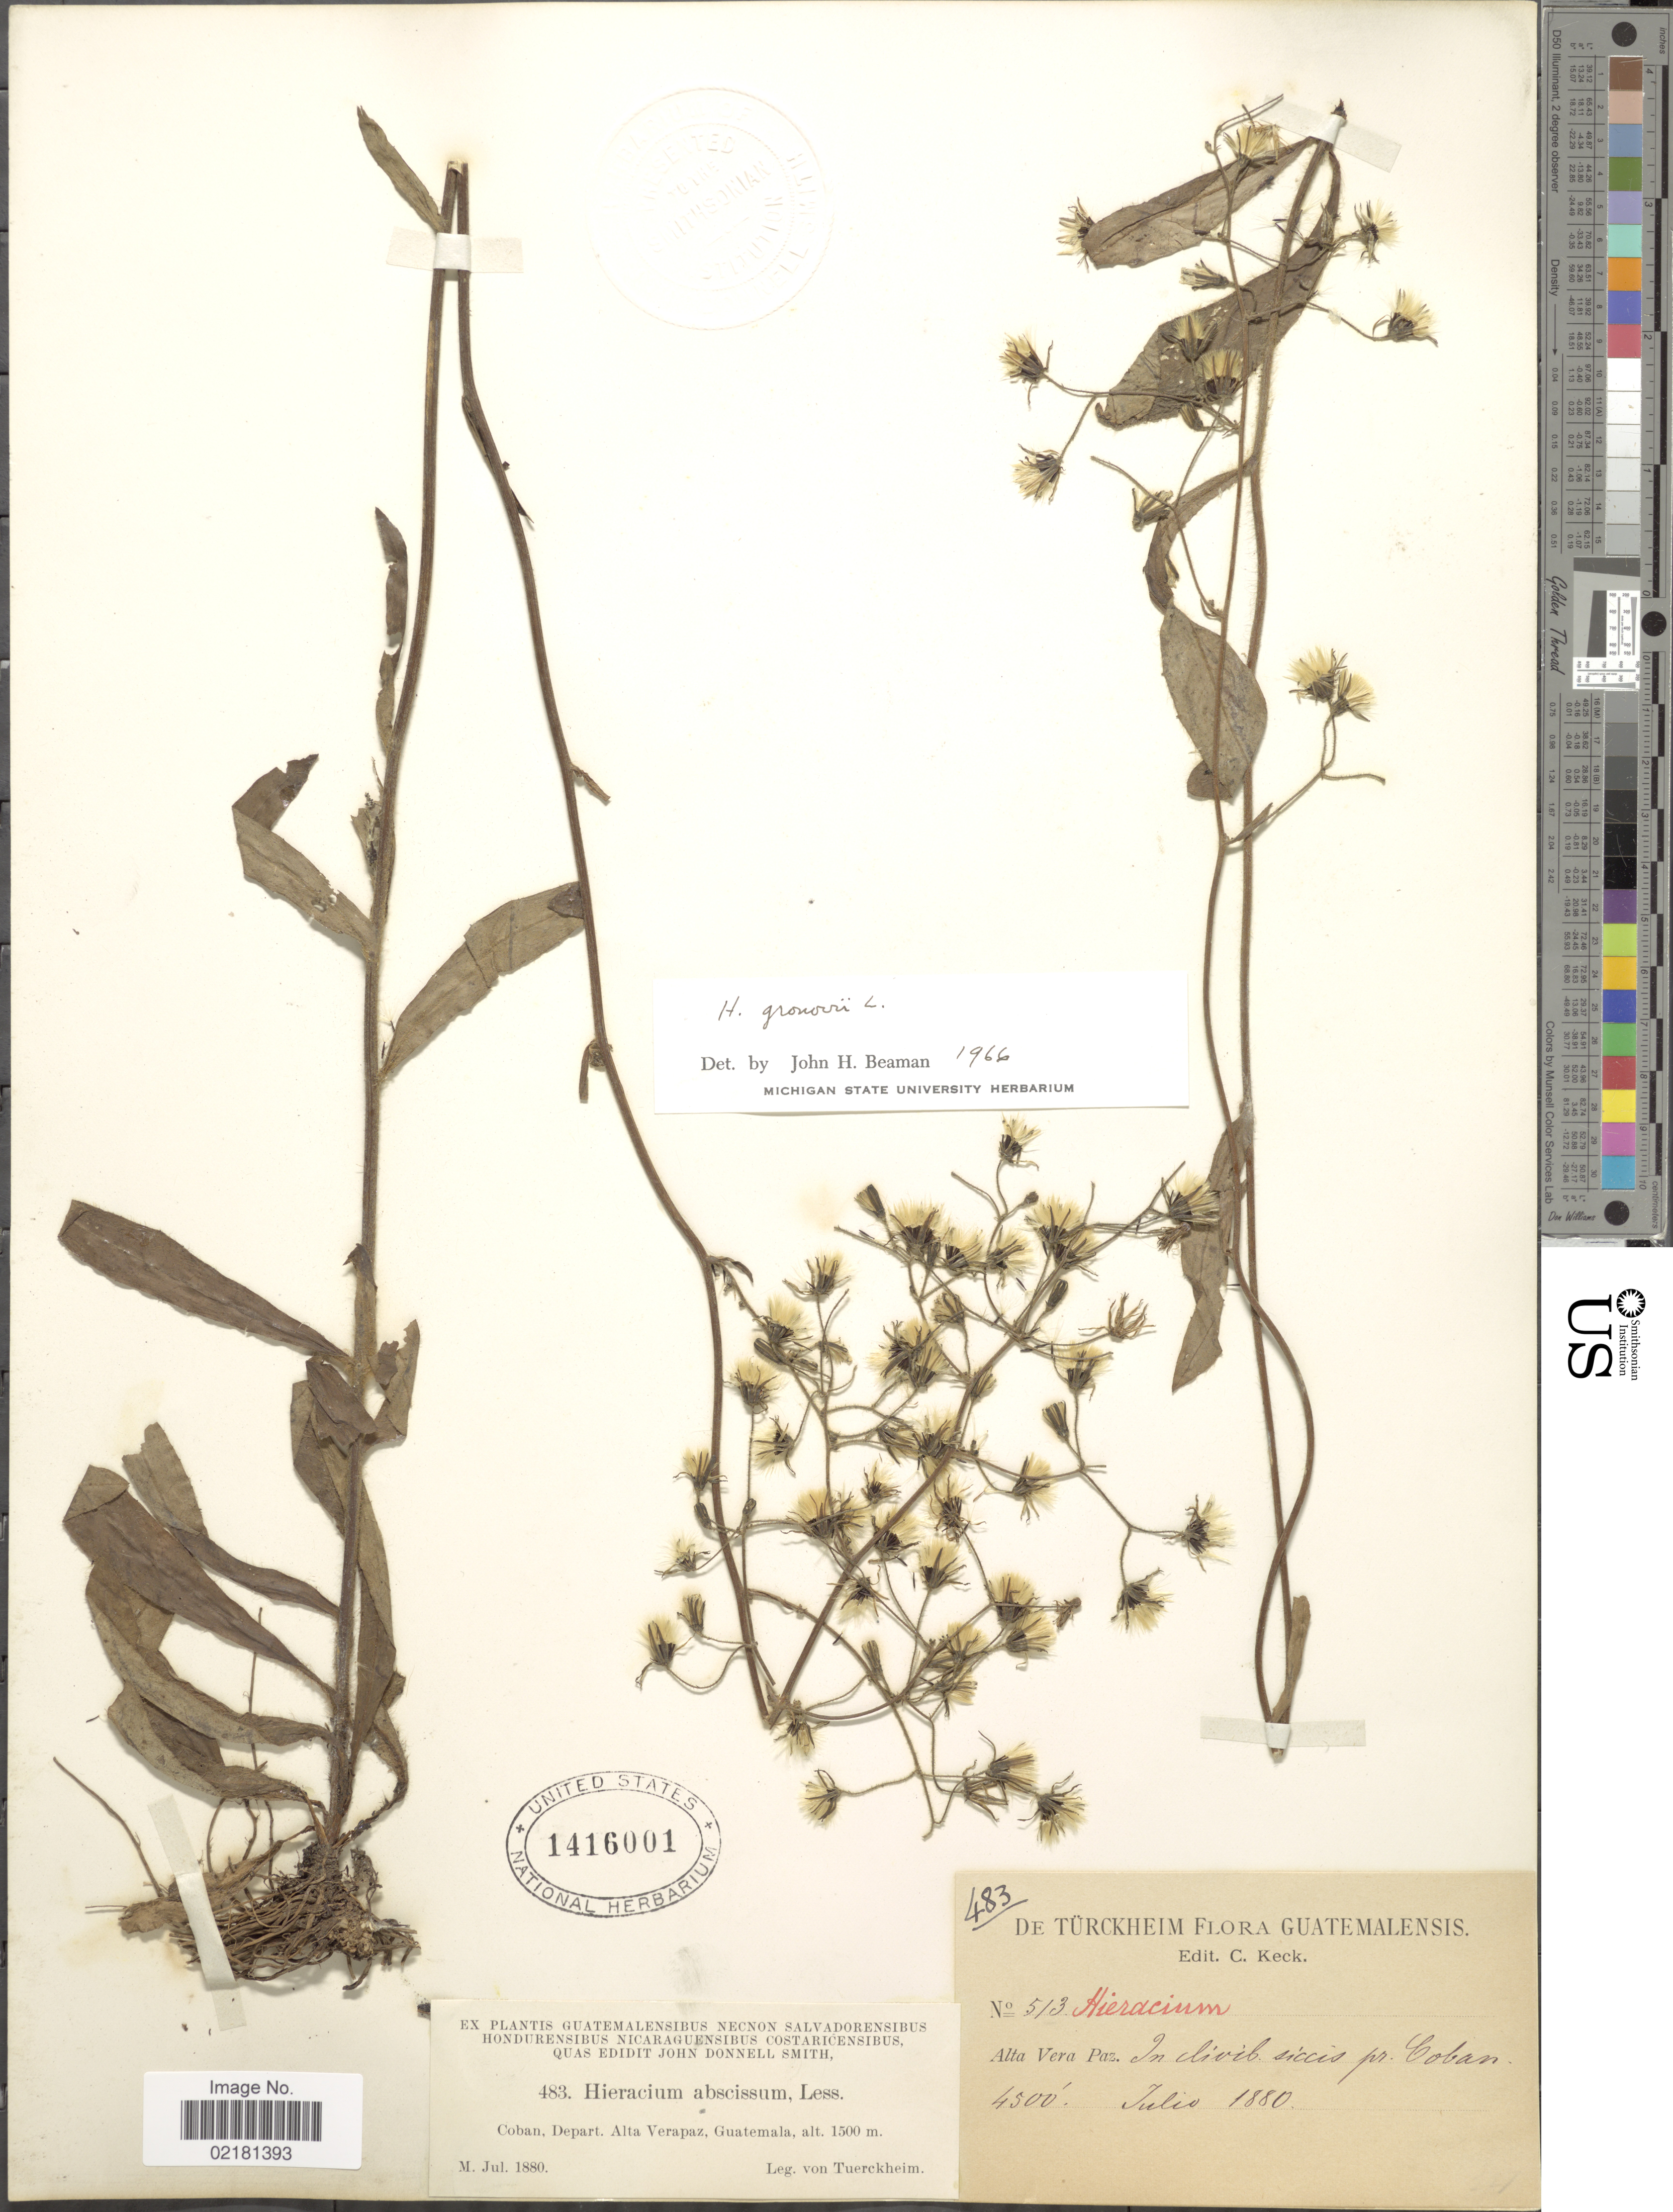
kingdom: Plantae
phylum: Tracheophyta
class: Magnoliopsida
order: Asterales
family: Asteraceae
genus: Hieracium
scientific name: Hieracium gronovii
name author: L.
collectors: H. von Türckheim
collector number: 483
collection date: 1880-07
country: Guatemala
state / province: Alta Verapaz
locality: In clivib. siccis pr. Coban.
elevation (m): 1500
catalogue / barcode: US 1416001